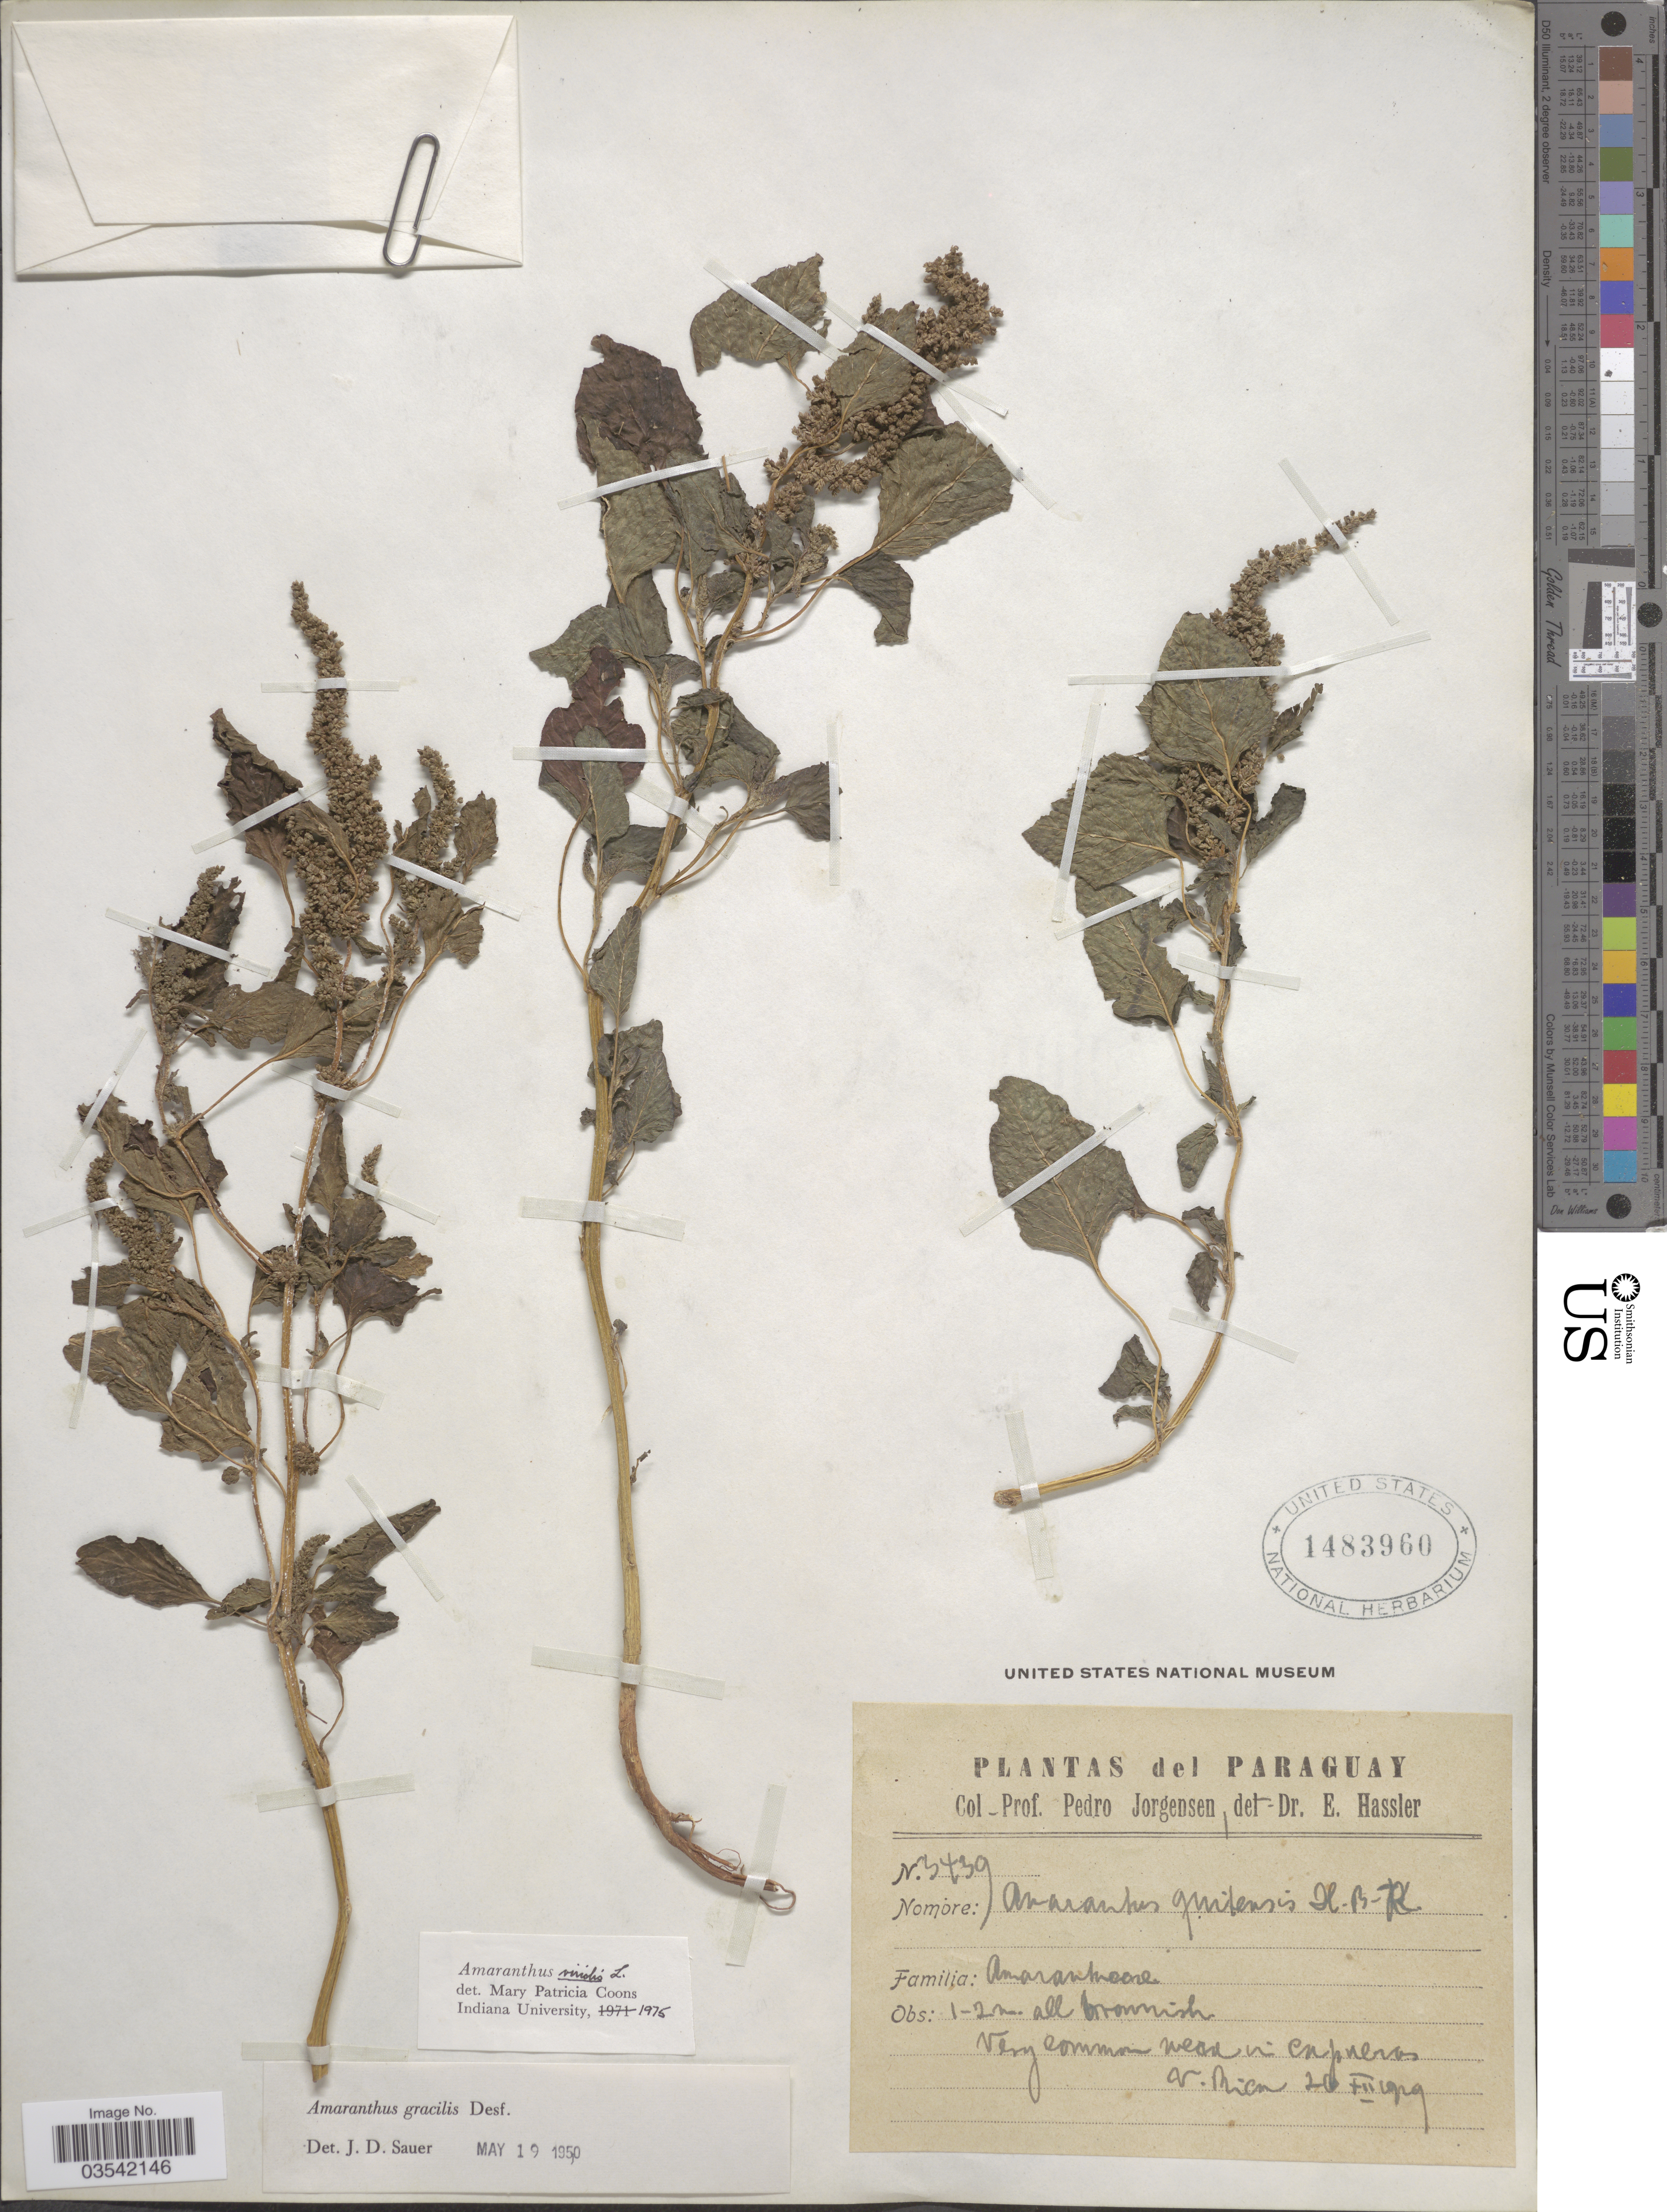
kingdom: Plantae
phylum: Tracheophyta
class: Magnoliopsida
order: Caryophyllales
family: Amaranthaceae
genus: Amaranthus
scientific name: Amaranthus viridis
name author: L.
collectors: P. Jörgensen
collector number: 5439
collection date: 1929-12-20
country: Paraguay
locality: V. Rica.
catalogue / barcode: US 1483960